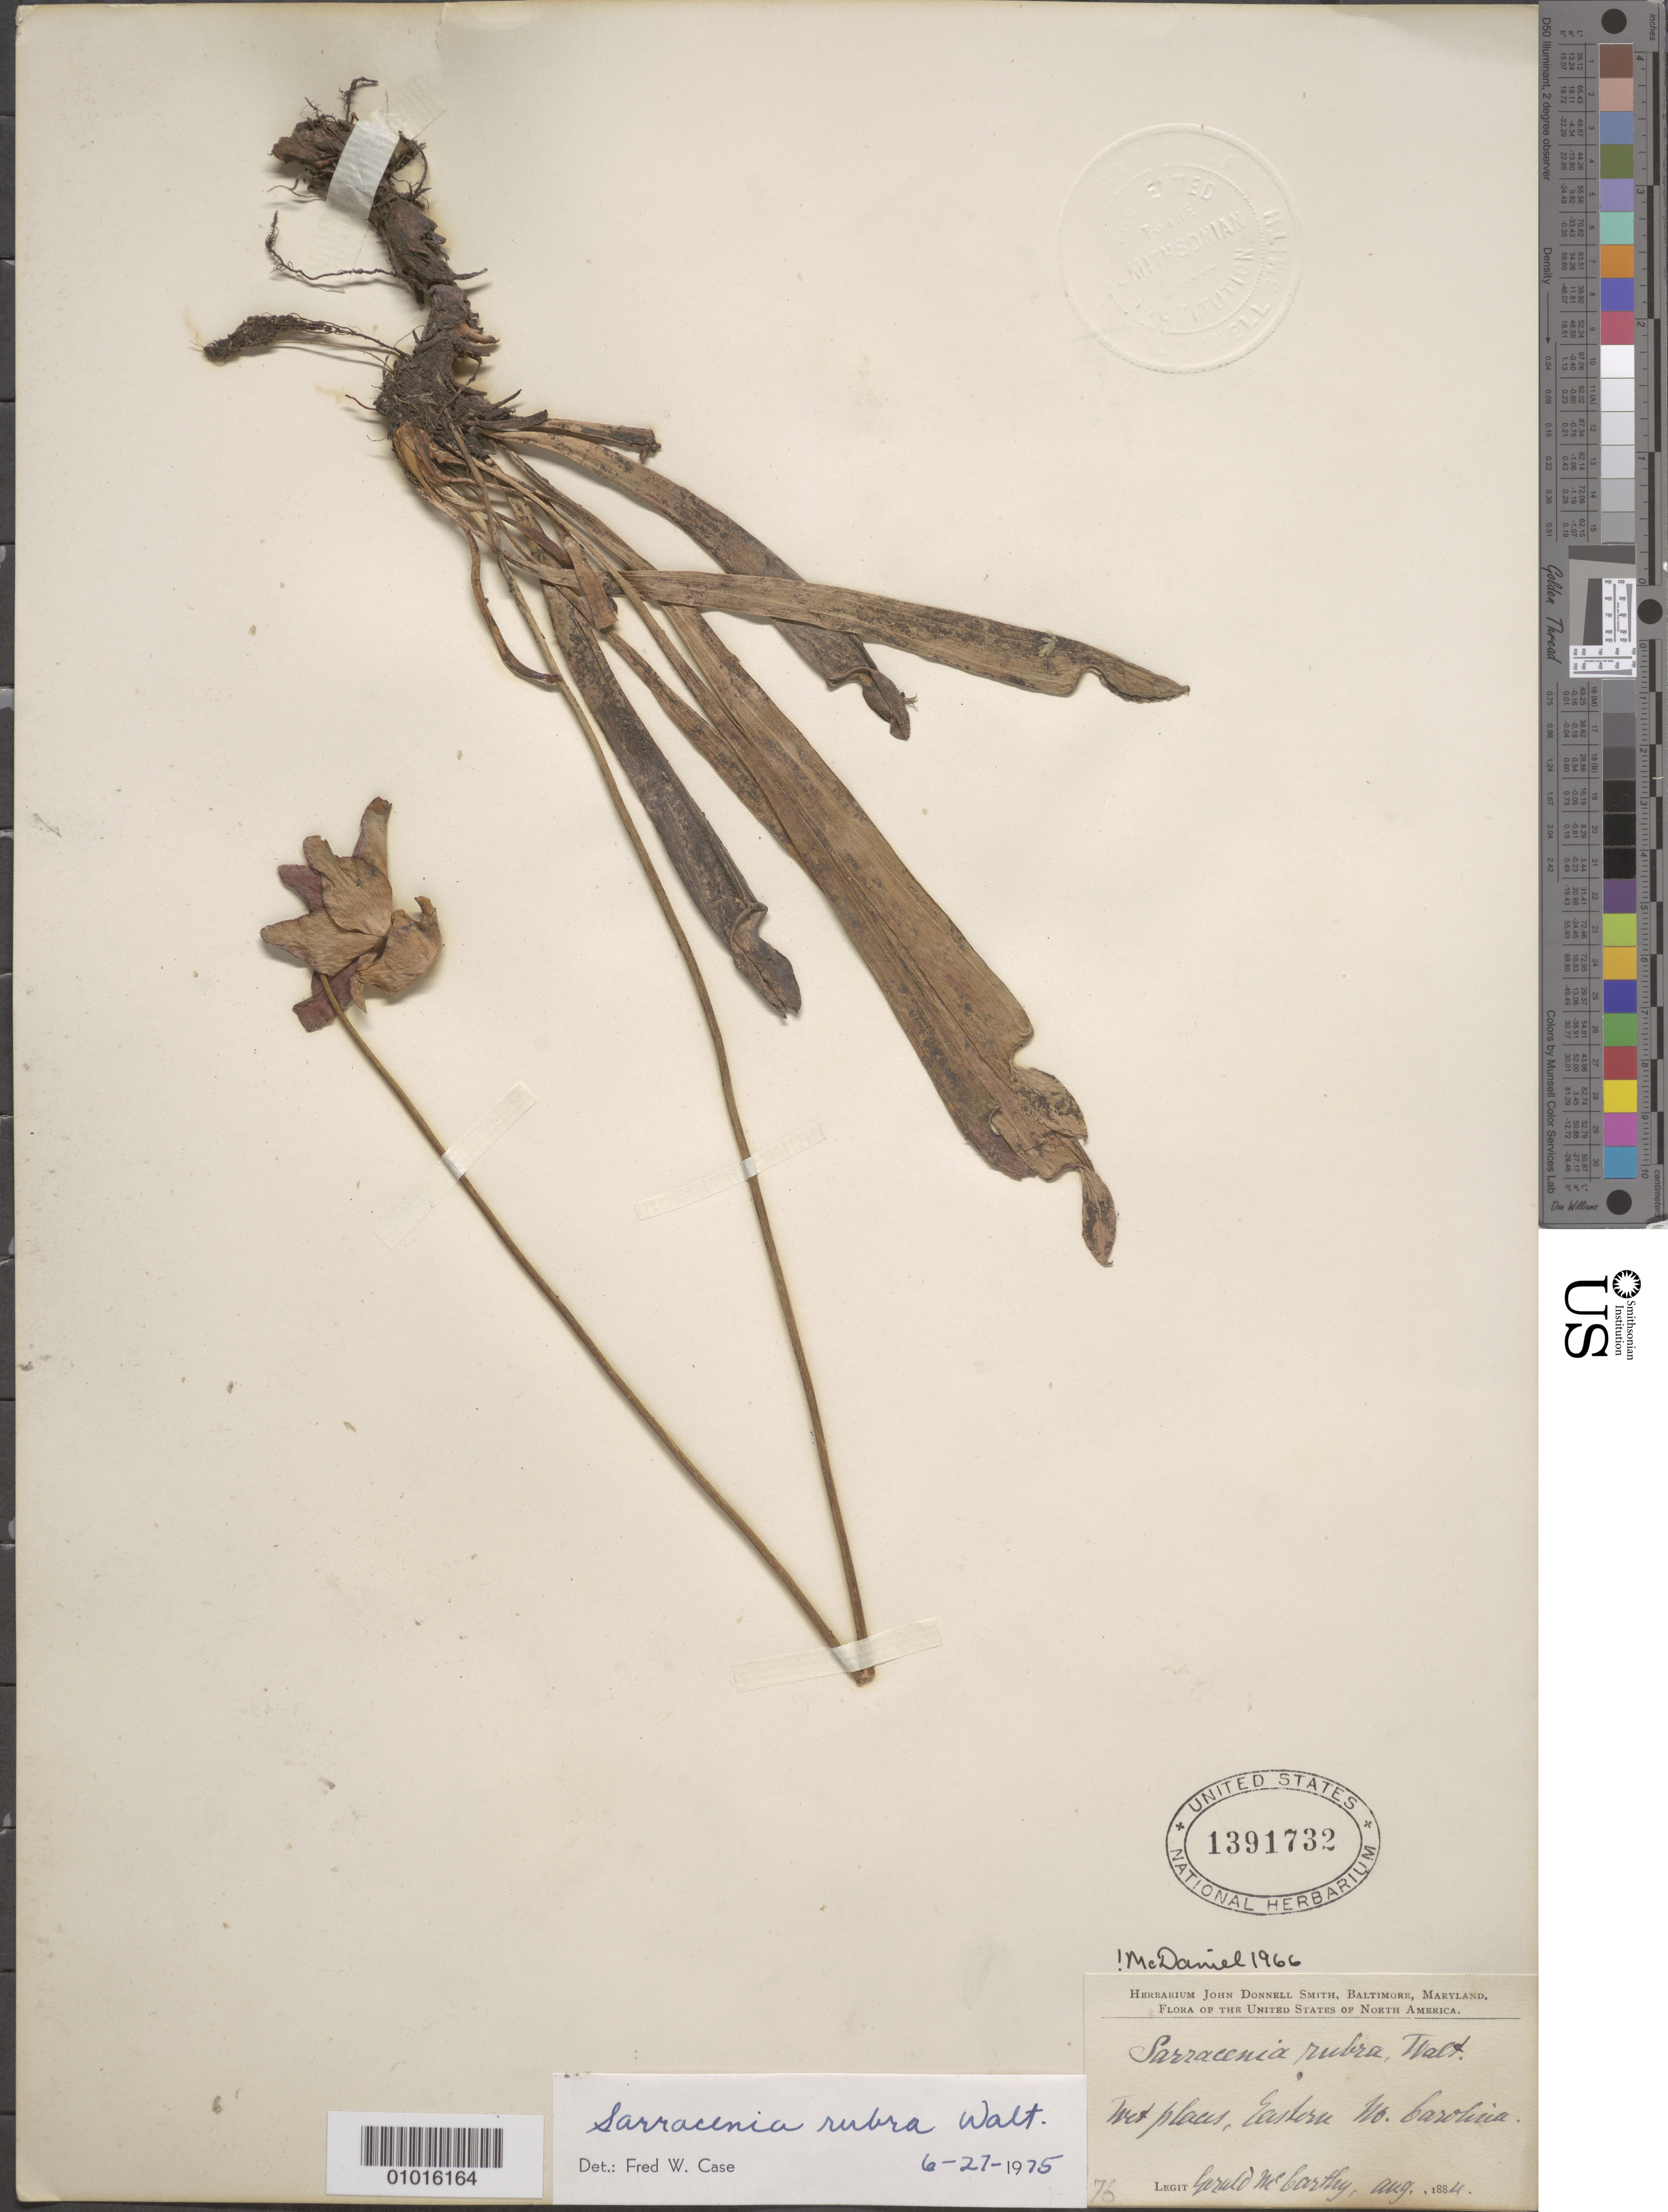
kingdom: Plantae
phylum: Tracheophyta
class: Magnoliopsida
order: Ericales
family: Sarraceniaceae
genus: Sarracenia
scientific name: Sarracenia rubra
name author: Walter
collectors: G. McCarthy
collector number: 76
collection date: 1884-08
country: United States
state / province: North Carolina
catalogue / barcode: US 1391732